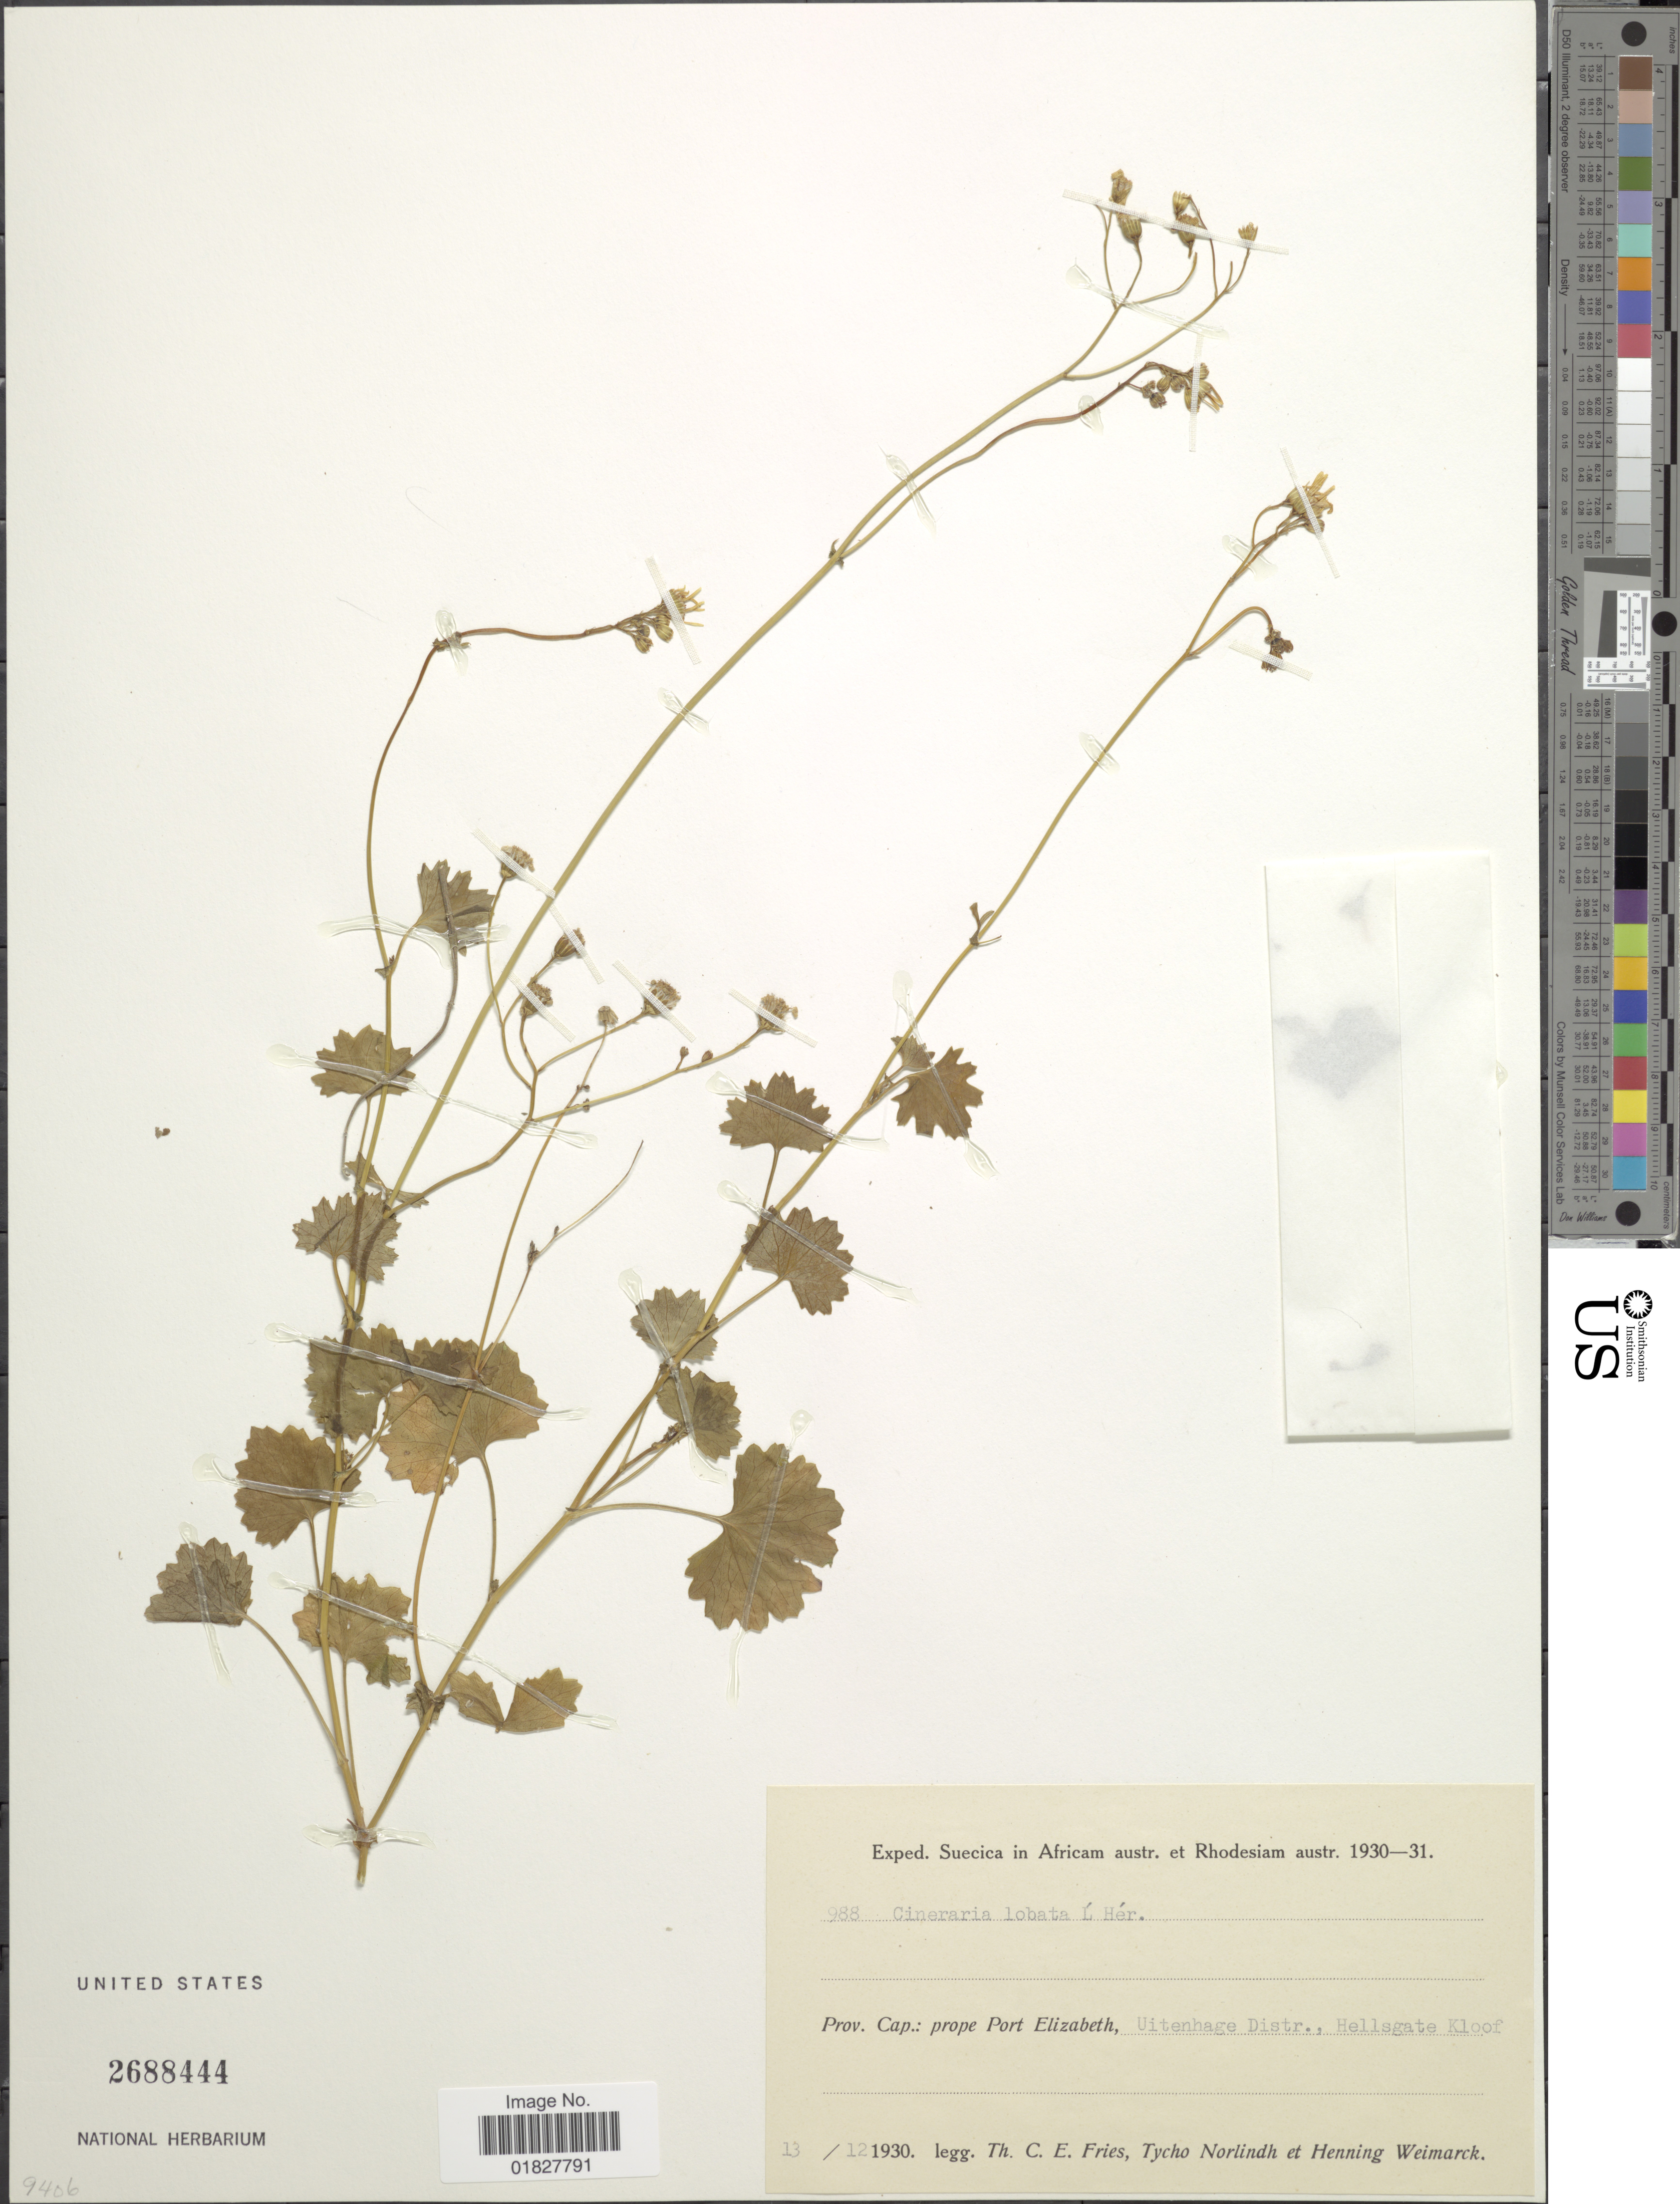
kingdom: Plantae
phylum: Tracheophyta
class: Magnoliopsida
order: Asterales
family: Asteraceae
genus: Cineraria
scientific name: Cineraria lobata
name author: L'Hér.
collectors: T. C. E. Fries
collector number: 988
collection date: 1930-12-13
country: South Africa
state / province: Eastern Cape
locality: Prov. Cap., prope Port Elizabeth, Uitenhage Distr., Hellsgate Kloof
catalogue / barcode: US 2688444